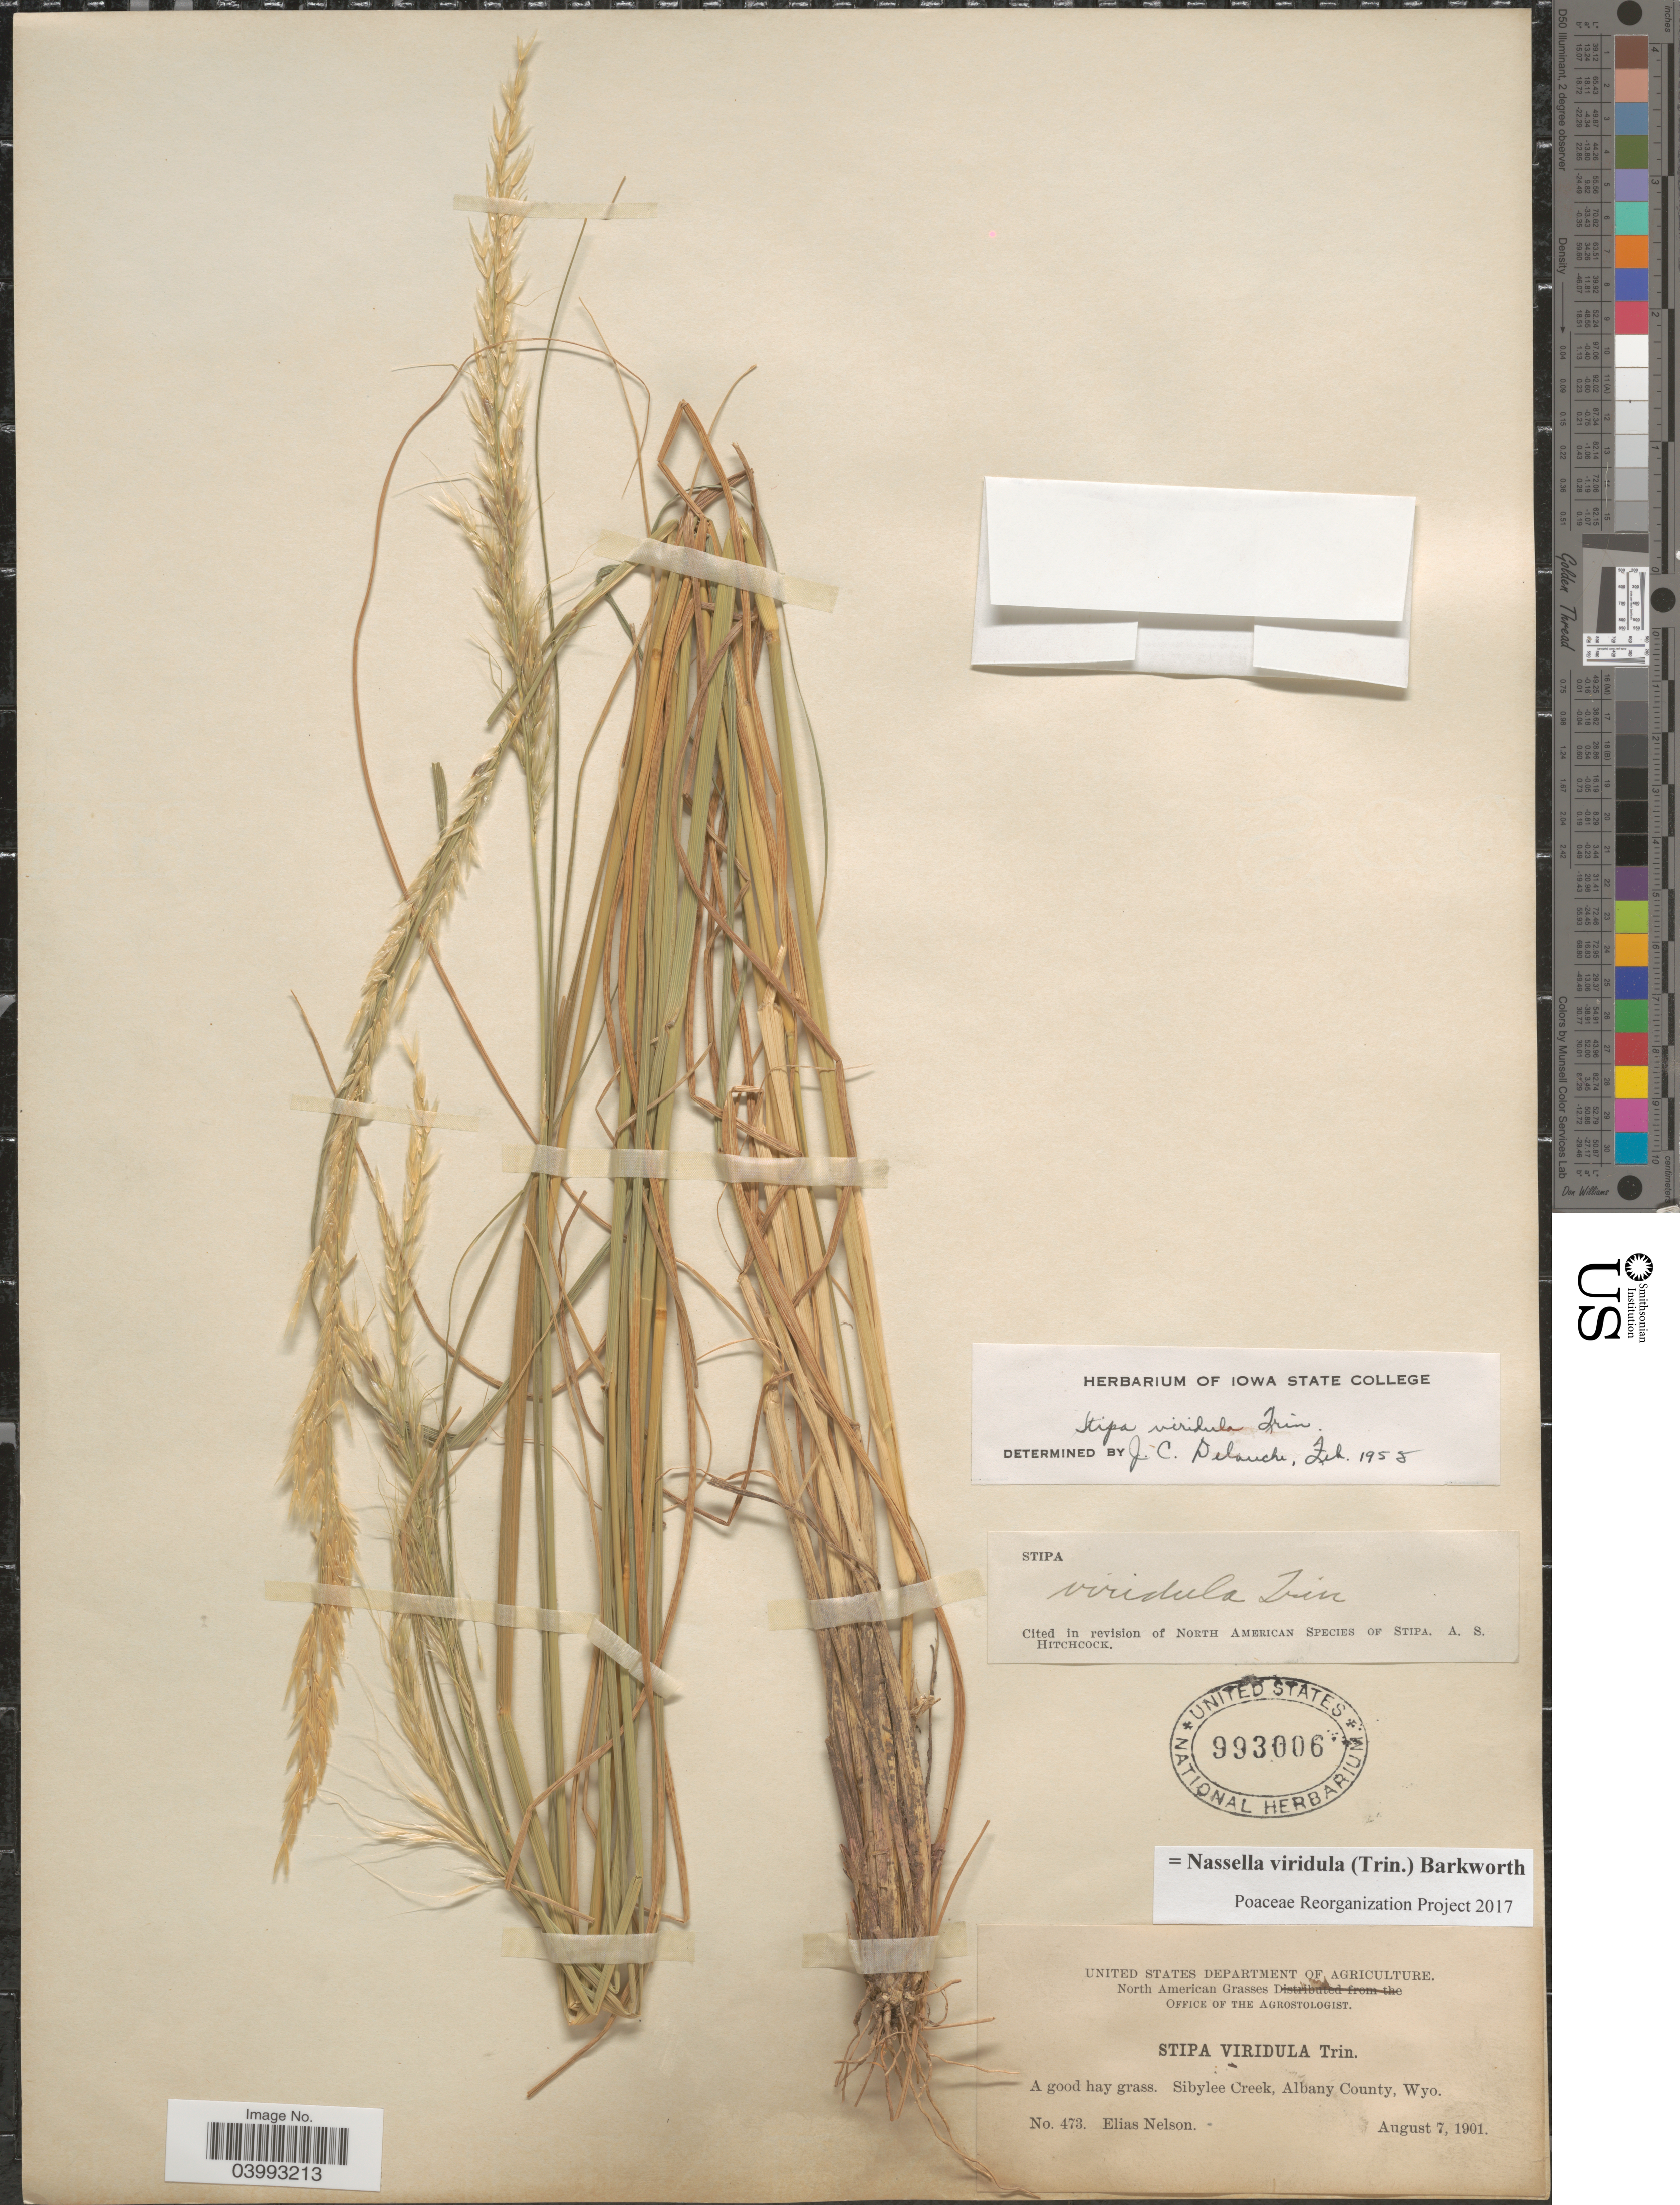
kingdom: Plantae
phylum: Tracheophyta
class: Liliopsida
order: Poales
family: Poaceae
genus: Nassella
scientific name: Nassella viridula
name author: (Trin.) Barkworth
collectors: E. Nelson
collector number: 473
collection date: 1901-08-07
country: United States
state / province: Wyoming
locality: Sibylee Creek, Albany County.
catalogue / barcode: US 993006